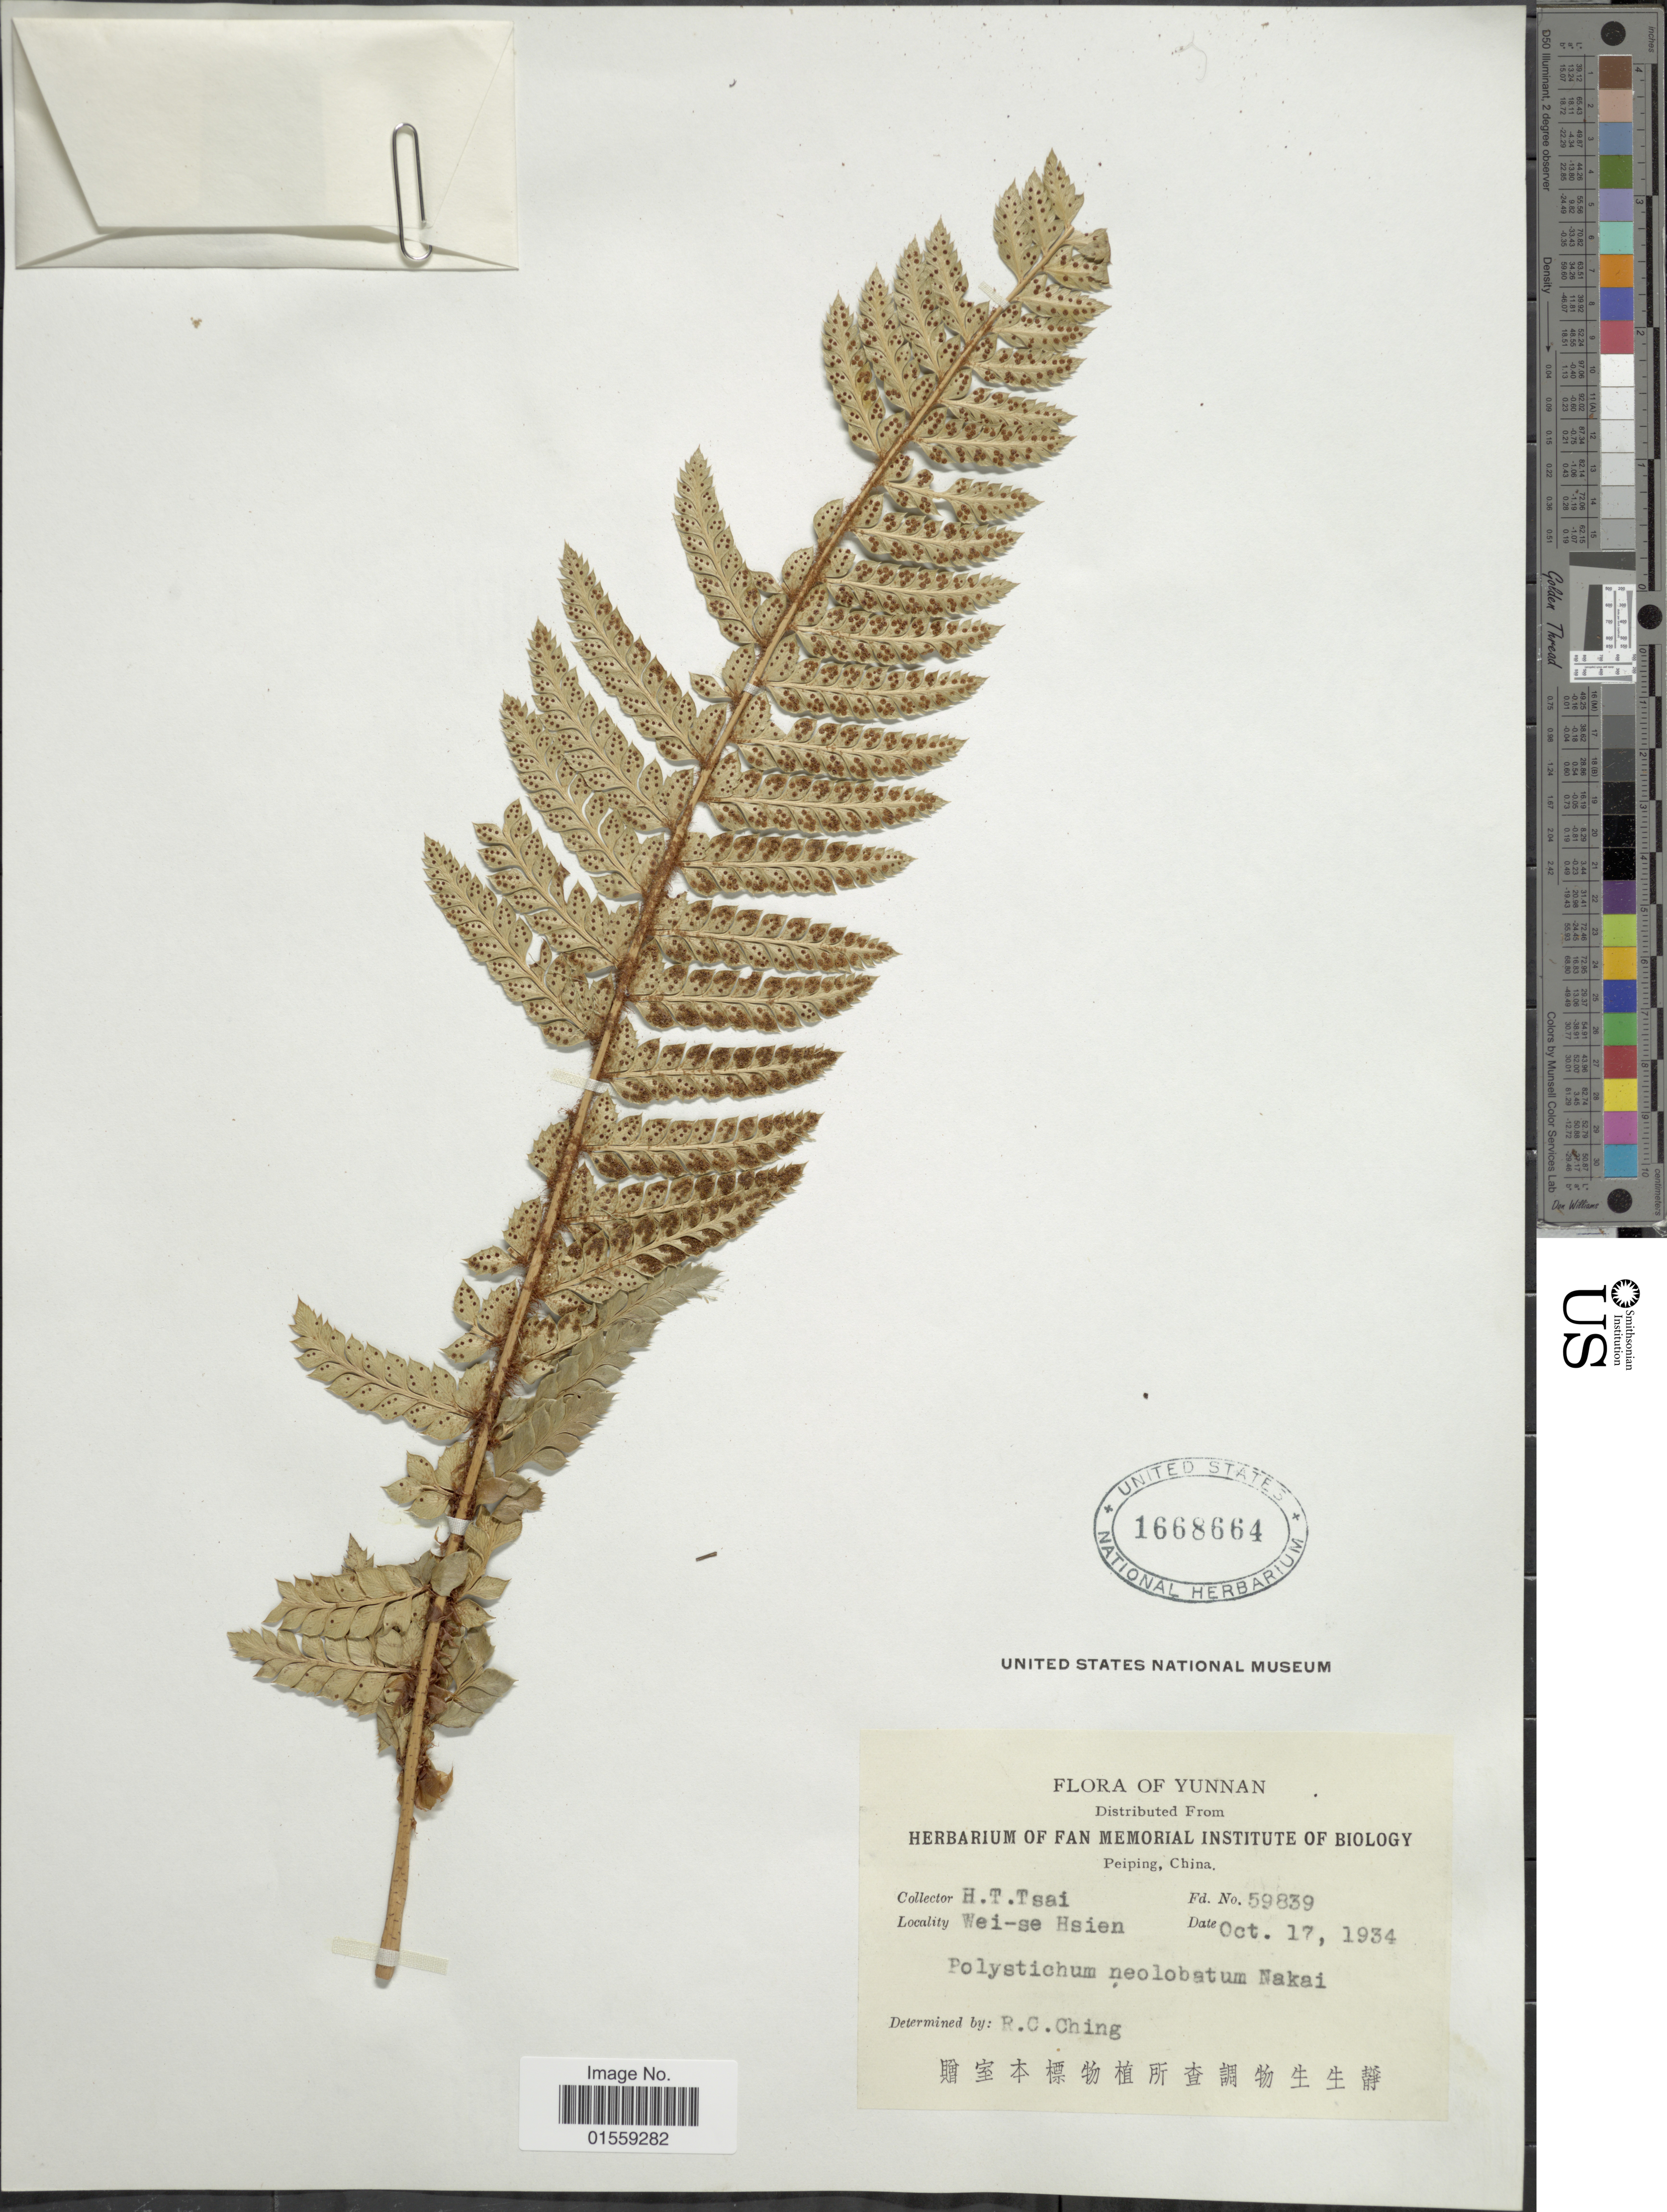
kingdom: Plantae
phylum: Tracheophyta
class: Polypodiopsida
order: Polypodiales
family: Dryopteridaceae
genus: Polystichum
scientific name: Polystichum neolobatum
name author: Nakai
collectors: H. Tsai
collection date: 1934-10-17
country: China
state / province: Yunnan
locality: Wei-se Hsein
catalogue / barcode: US 1668664